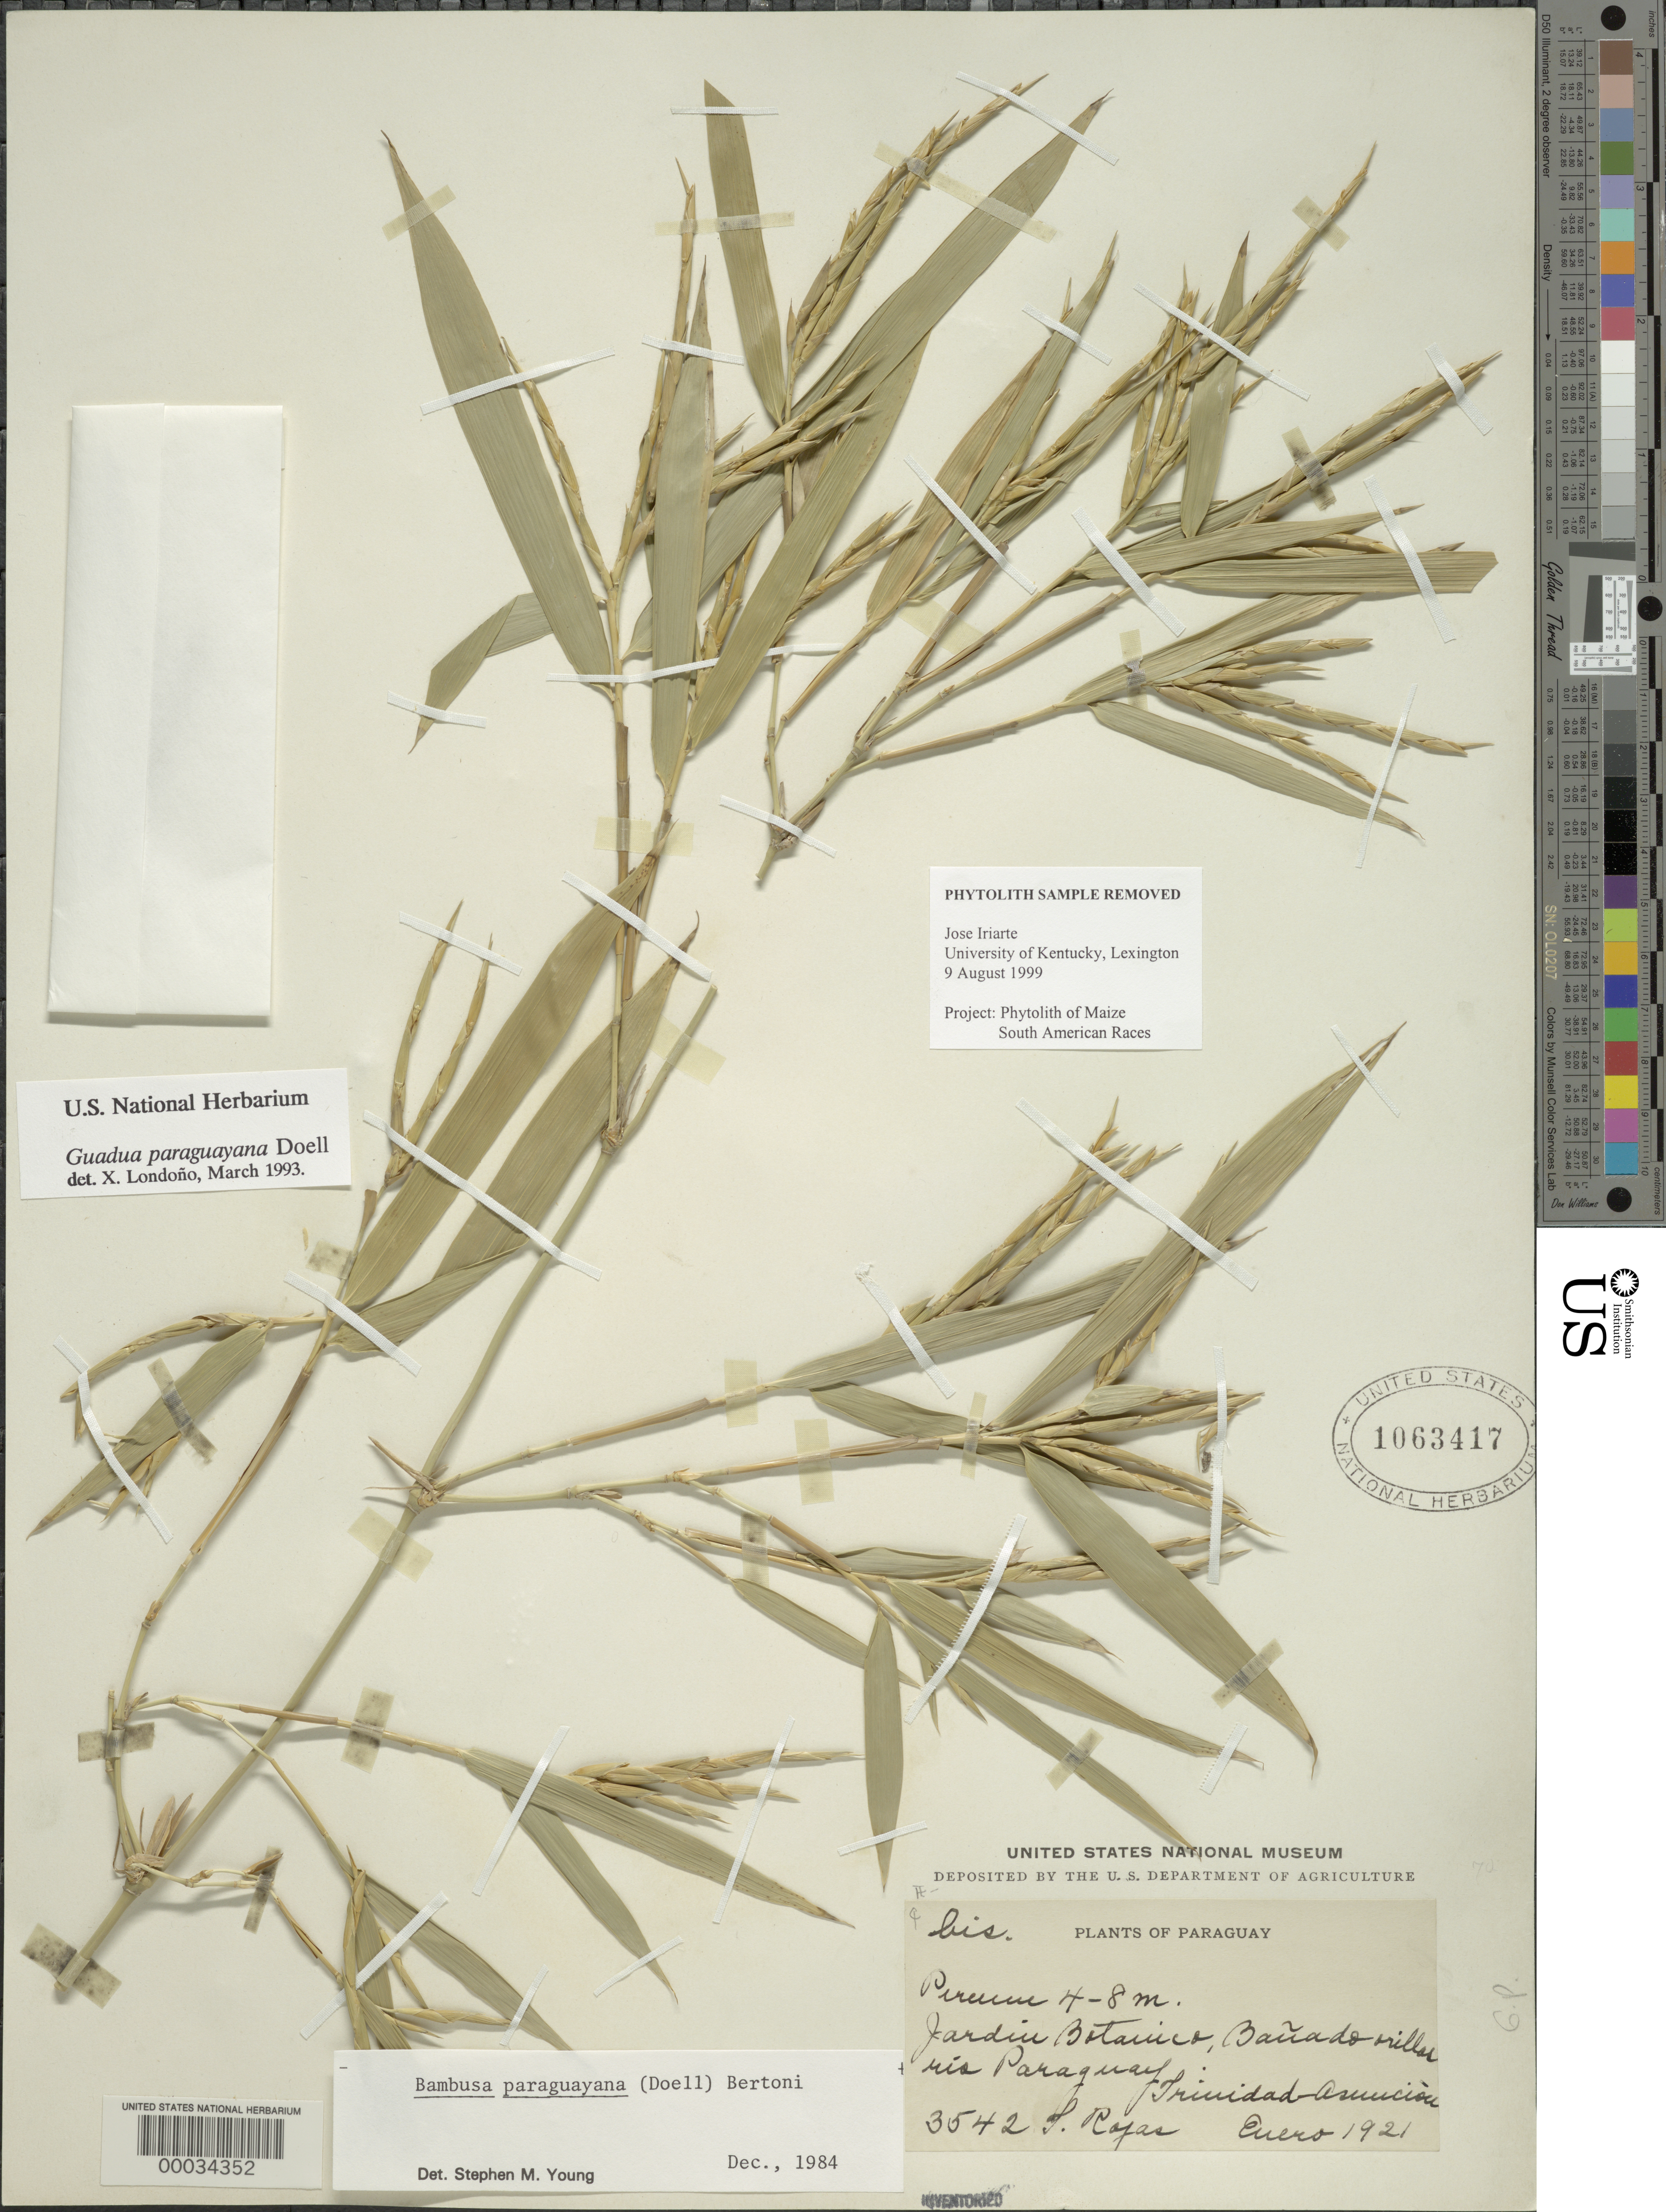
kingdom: Plantae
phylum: Tracheophyta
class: Liliopsida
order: Poales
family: Poaceae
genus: Guadua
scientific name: Guadua paraguayana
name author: Döll in Mart.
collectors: T. Rojas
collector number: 3542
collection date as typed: Jan 1921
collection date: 1921-01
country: Paraguay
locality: Rio paraguay, jardin botanico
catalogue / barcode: US 1063417